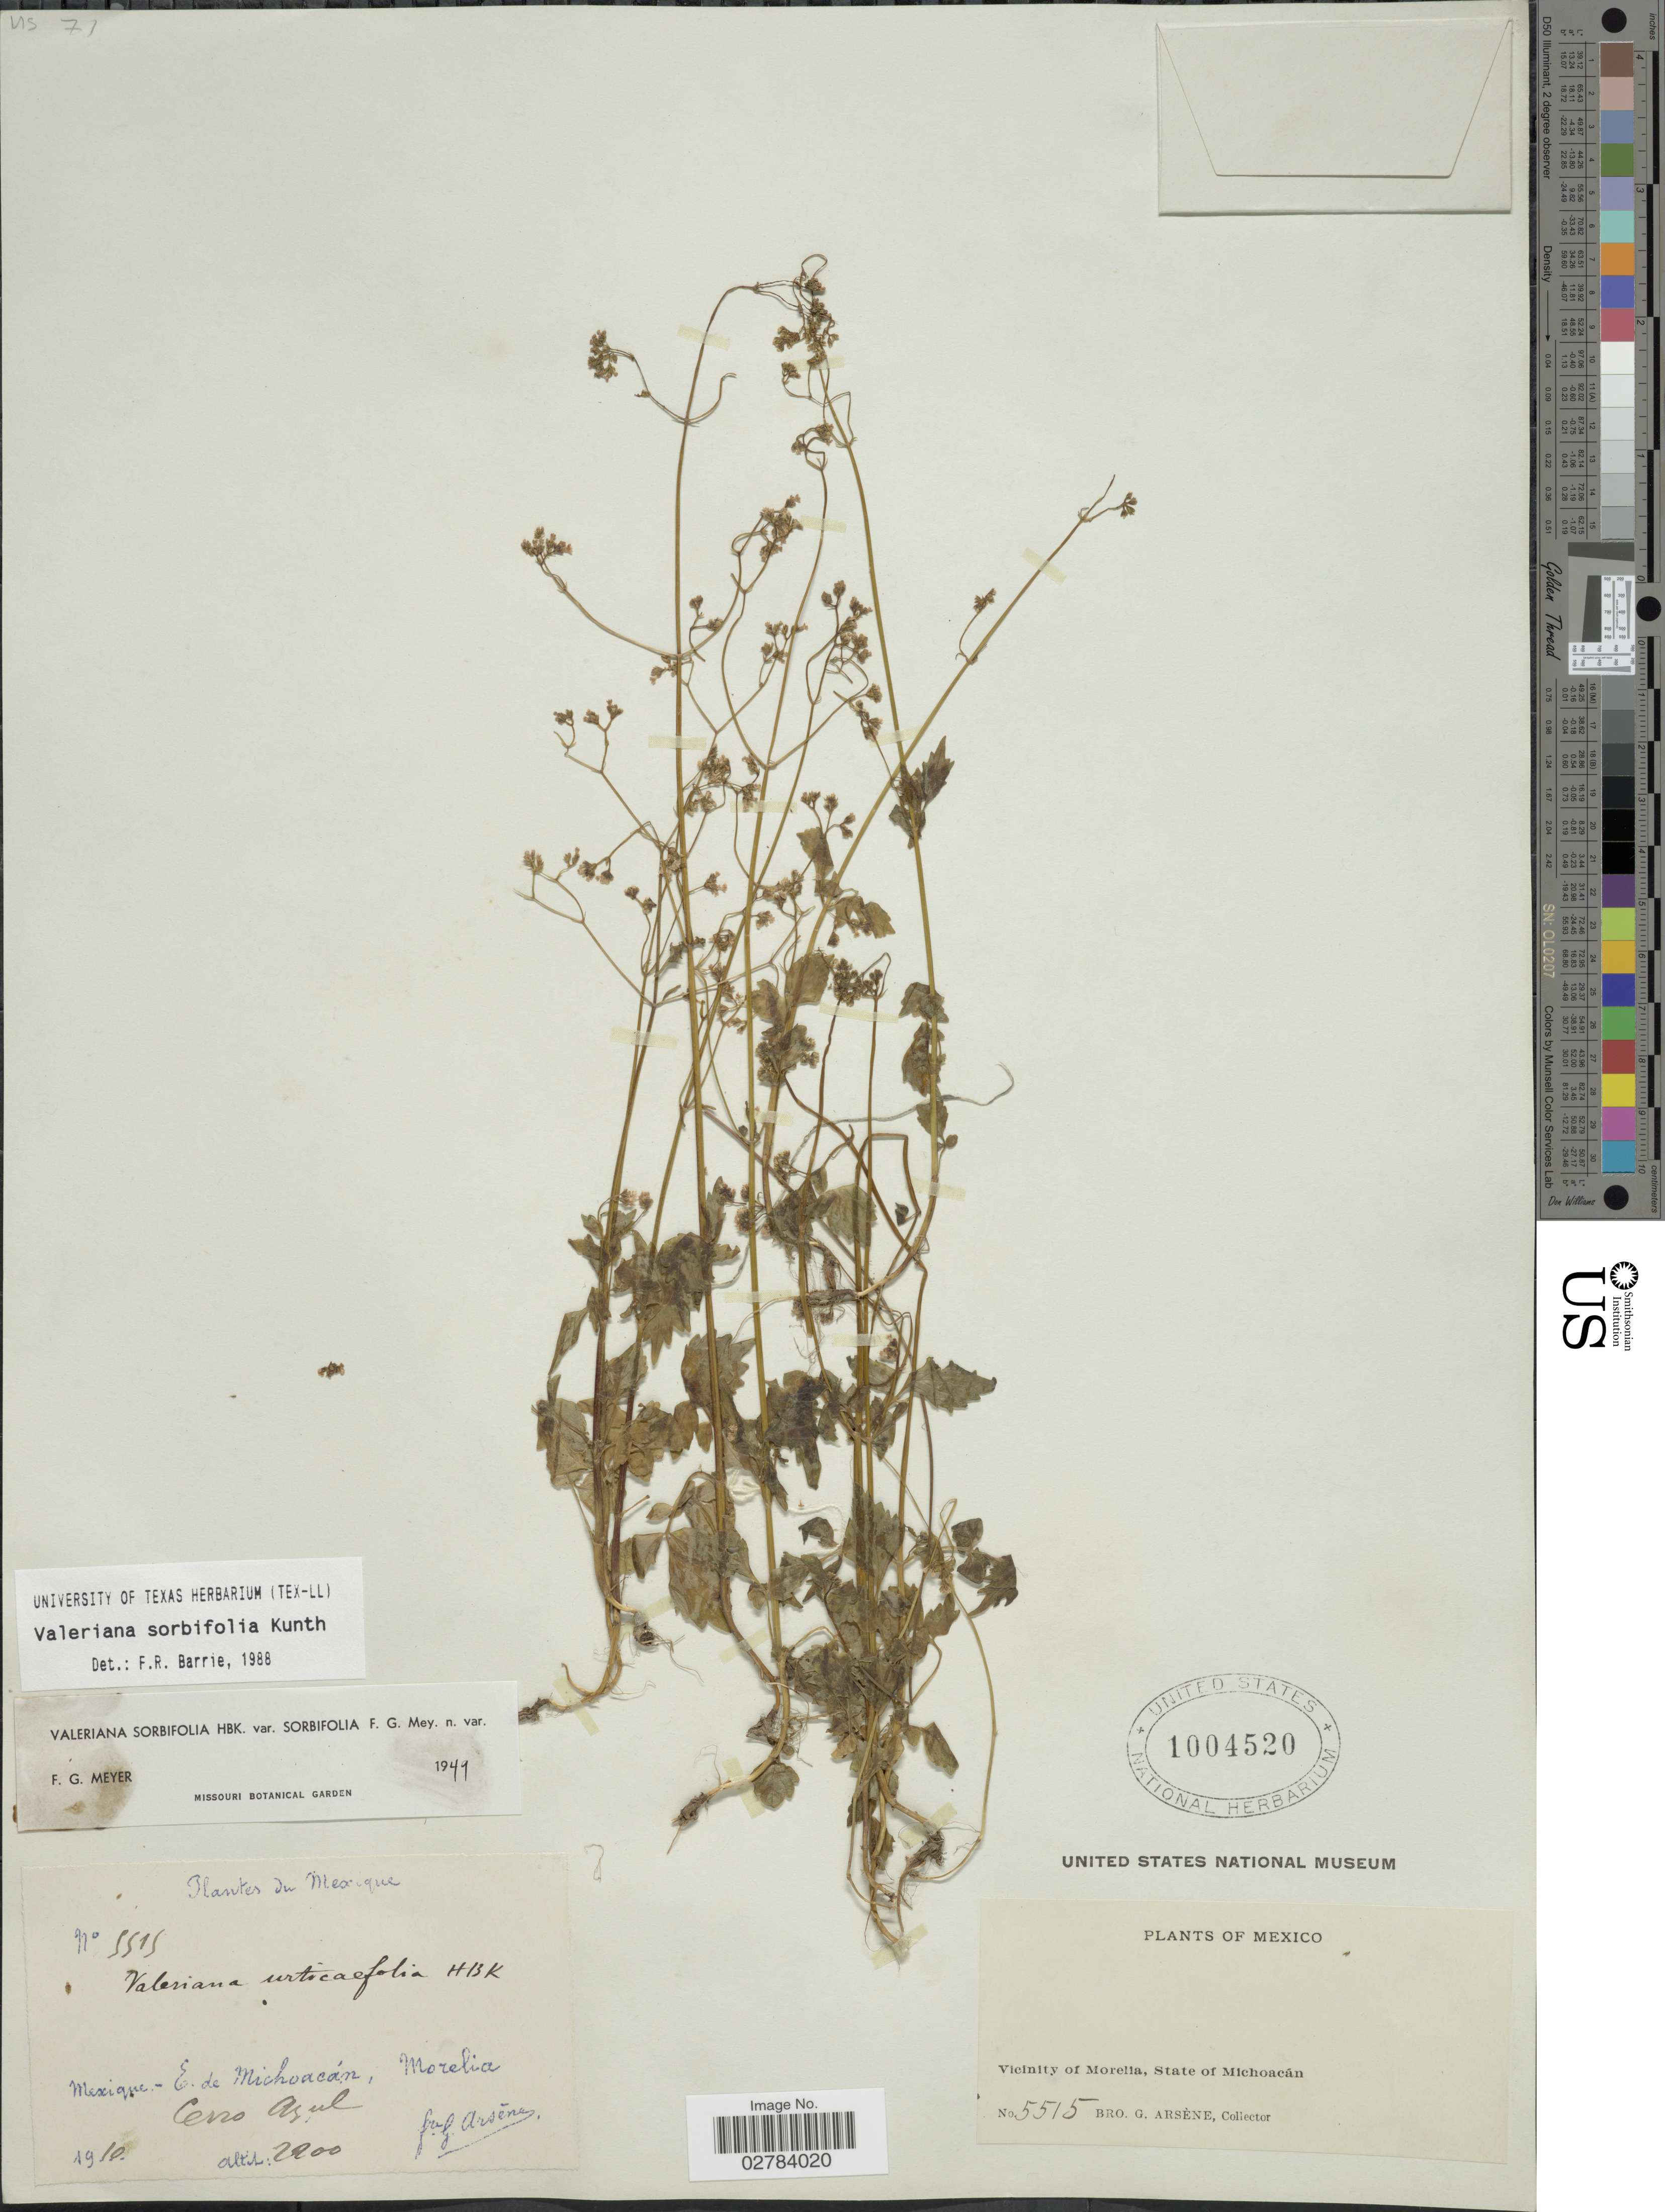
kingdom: Plantae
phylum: Tracheophyta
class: Magnoliopsida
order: Dipsacales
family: Caprifoliaceae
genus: Valeriana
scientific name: Valeriana sorbifolia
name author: Kunth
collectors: Bro. G. Arsène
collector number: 5515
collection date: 1910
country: Mexico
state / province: Michoacán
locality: E. de Michoacán, Morelia, Vicinity of Morelia, Cerro Azul.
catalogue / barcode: US 1004520